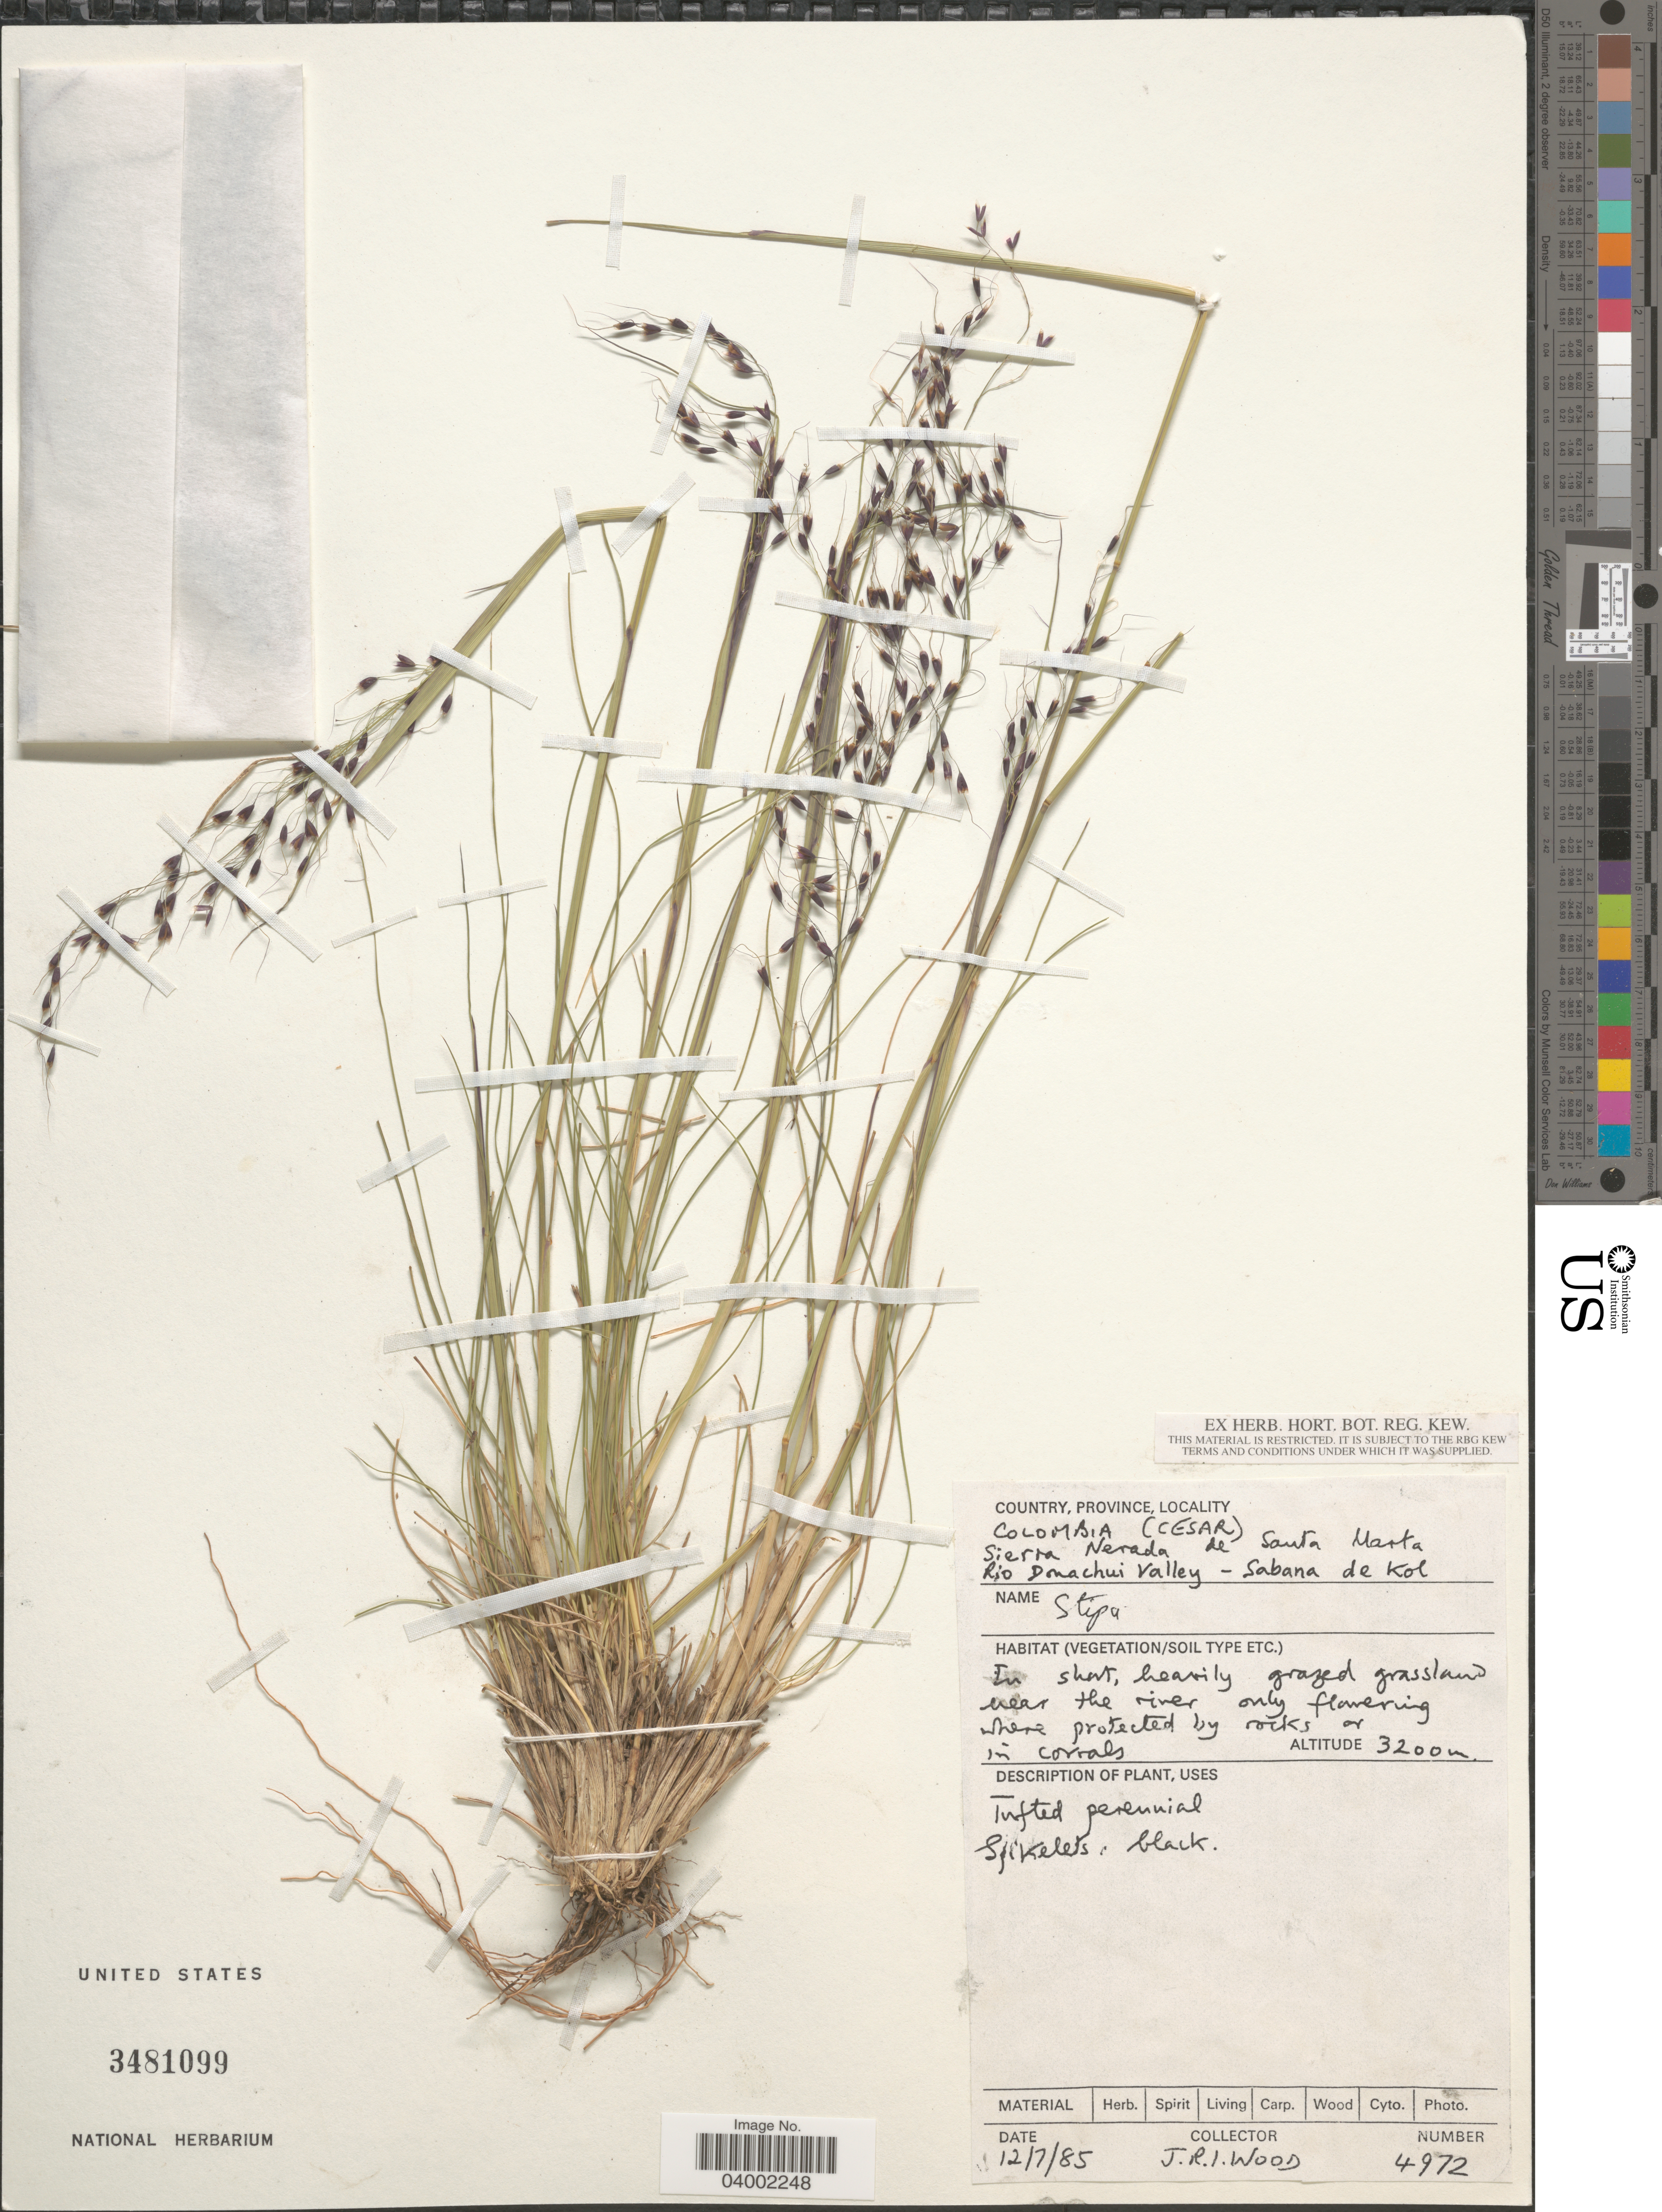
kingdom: Plantae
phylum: Tracheophyta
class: Liliopsida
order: Poales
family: Poaceae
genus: Piptochaetium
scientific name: Piptochaetium sp.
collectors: J. R. I. Wood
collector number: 4972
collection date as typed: Transcribed d/m/y: 12/7/85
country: Colombia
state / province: Cesar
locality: Sierra Nevada de Santa Marta. Rio Donachui Valley - Sabana de Kol.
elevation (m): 3200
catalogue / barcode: US 3481099